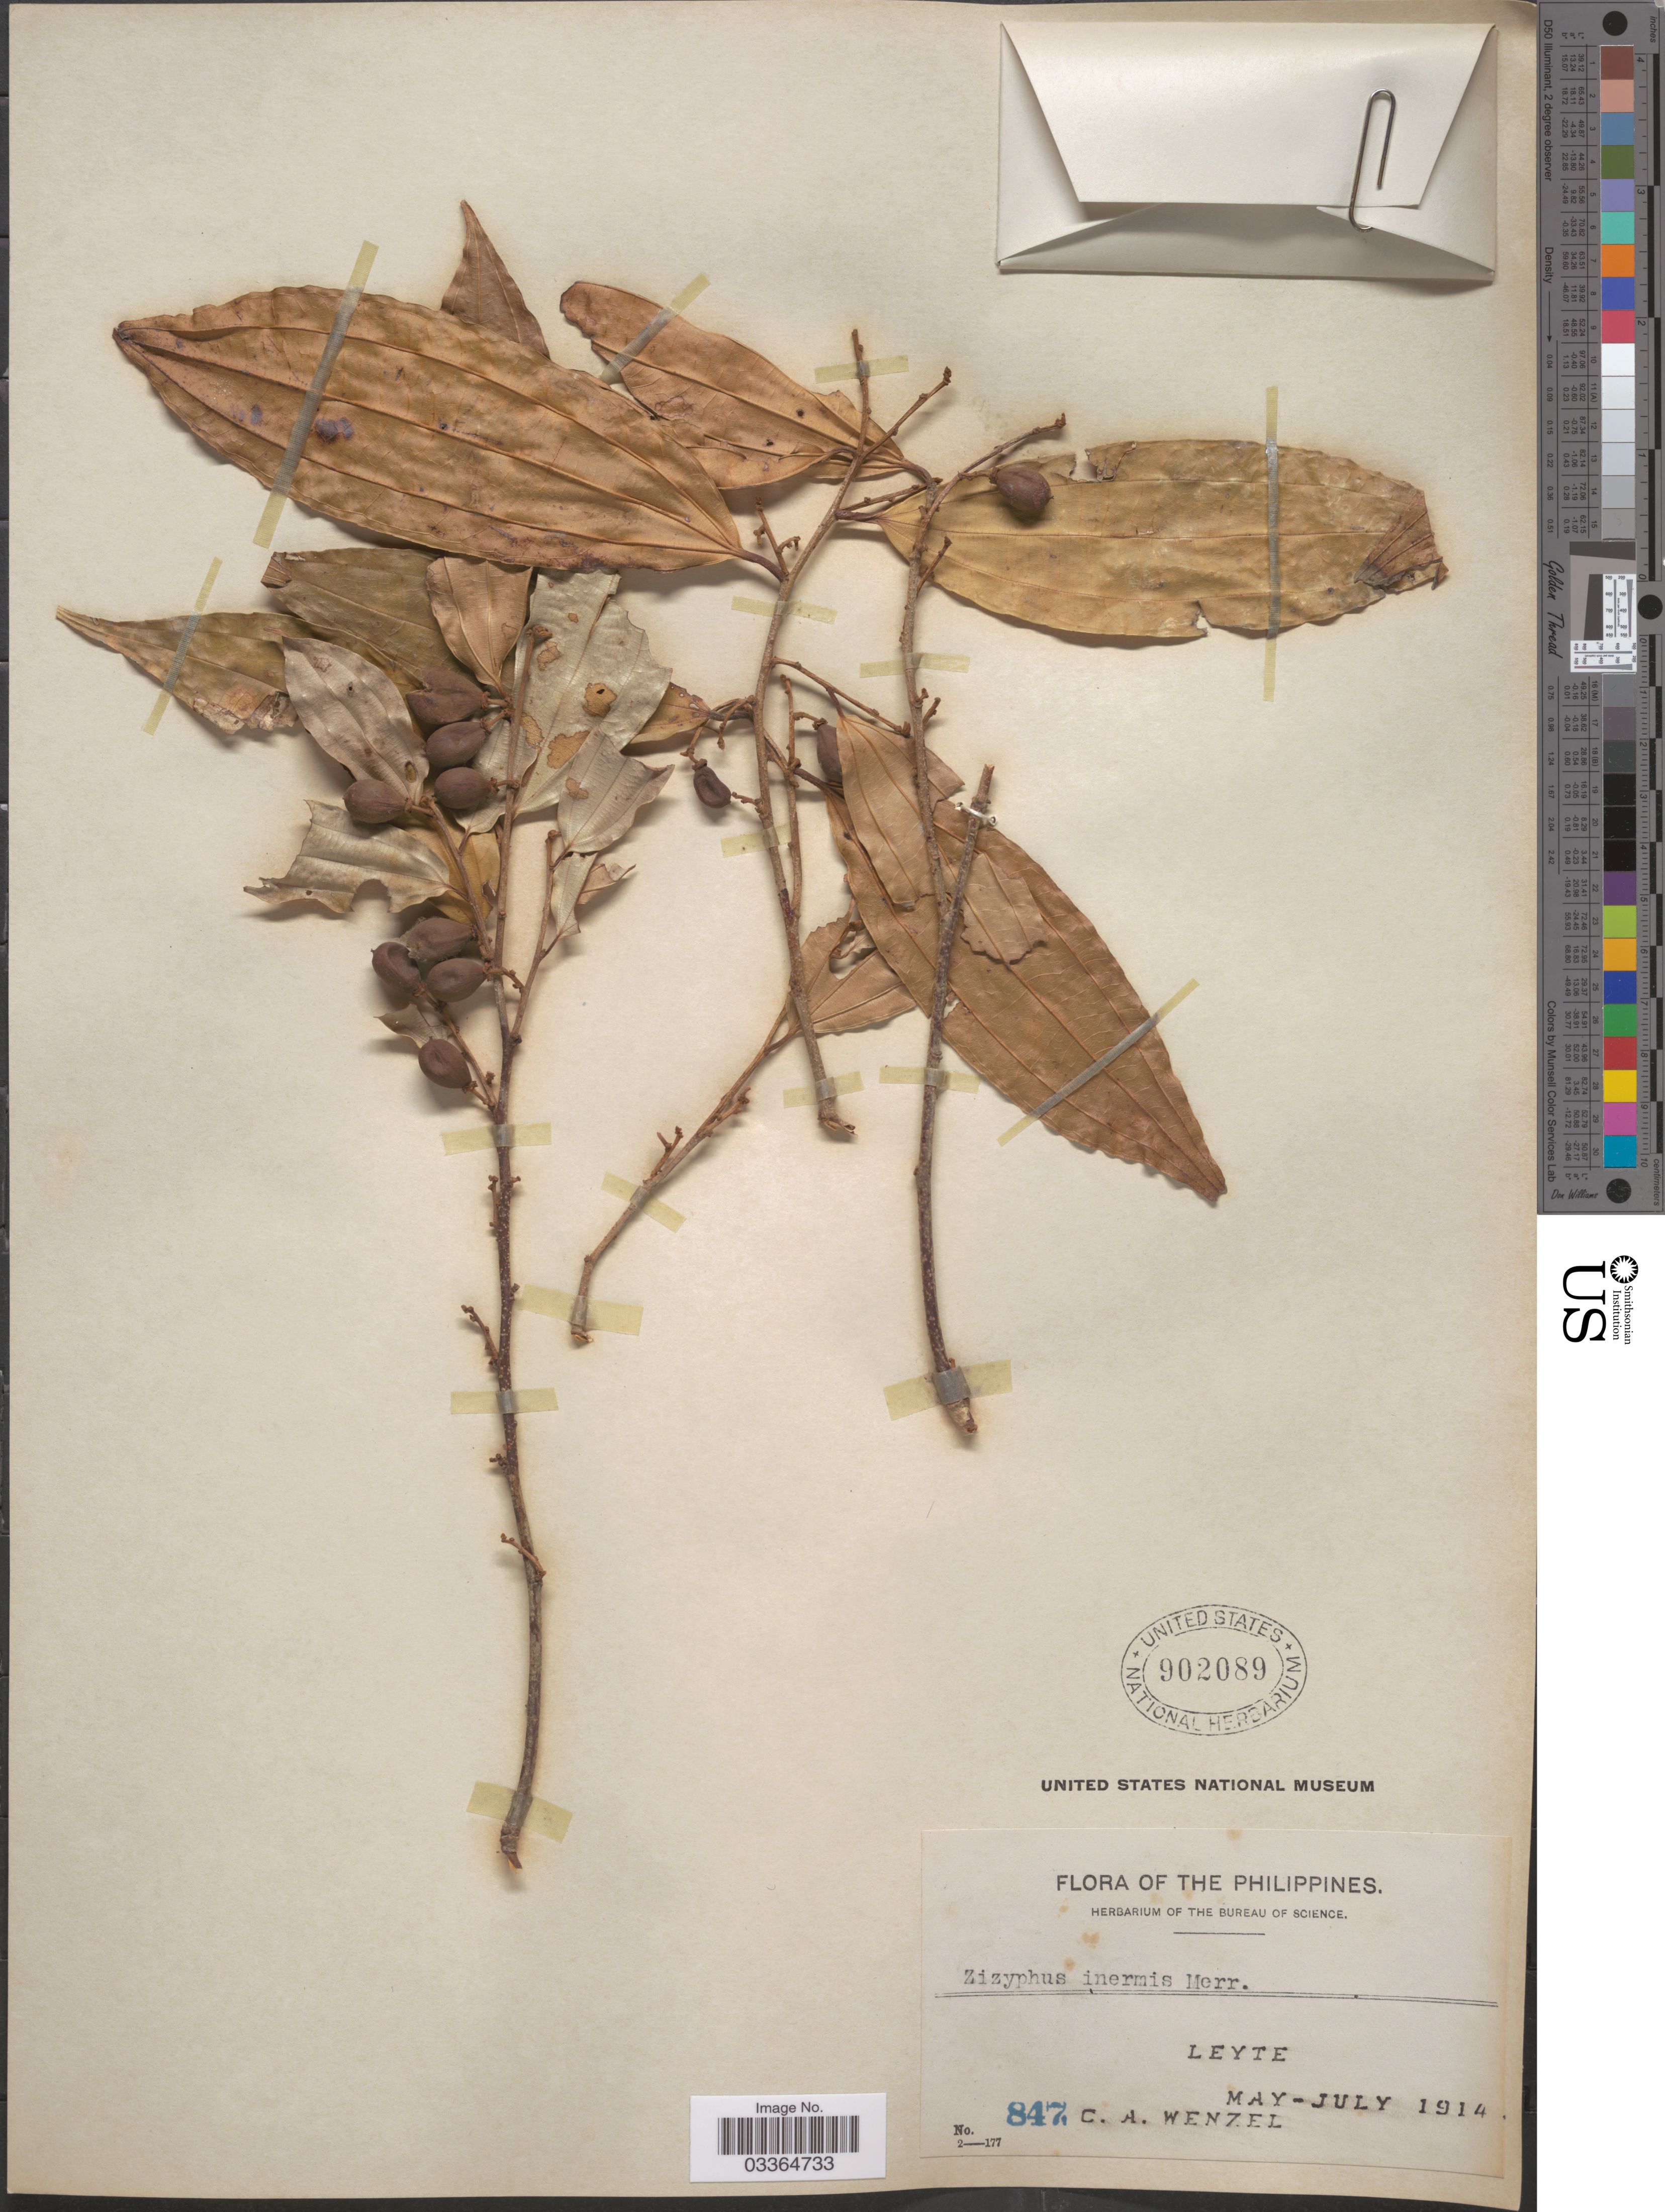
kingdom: Plantae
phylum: Tracheophyta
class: Magnoliopsida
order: Rosales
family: Rhamnaceae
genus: Ziziphus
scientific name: Ziziphus inermis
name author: Merr.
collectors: C. Wenzel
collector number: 847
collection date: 1914-05/1914-07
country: Philippines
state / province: Eastern Visayas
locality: Leyte.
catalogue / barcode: US 902089